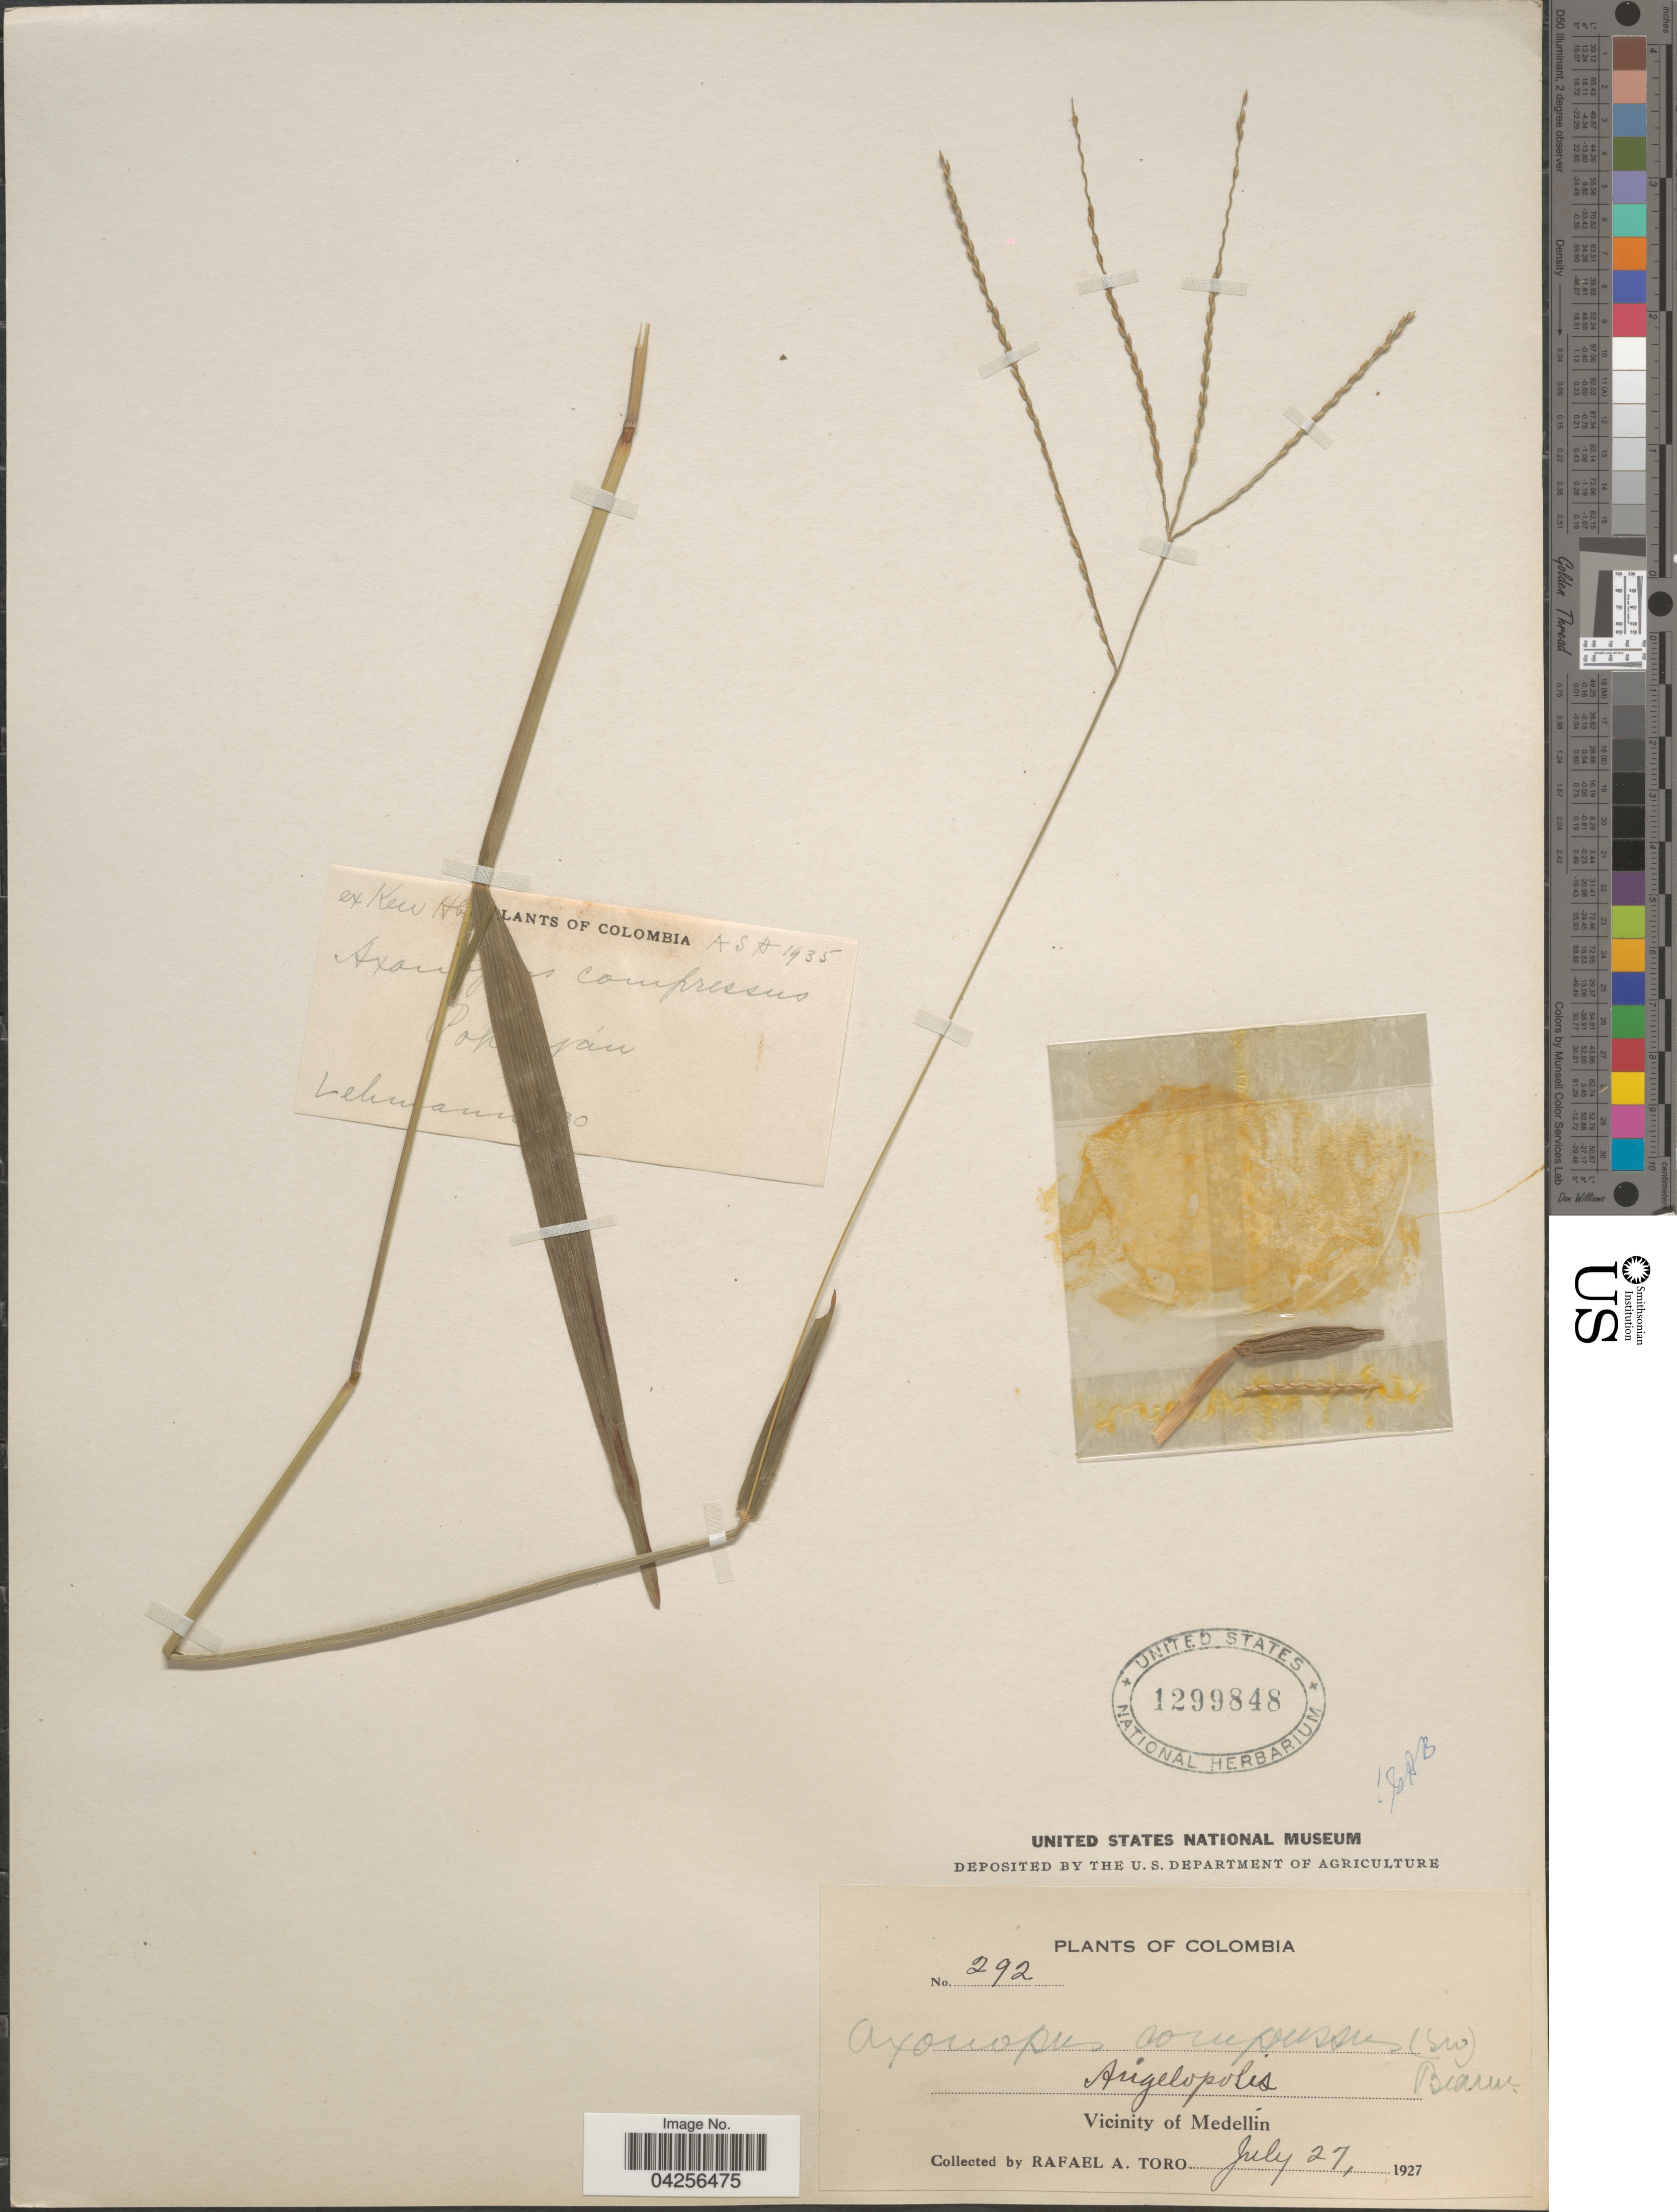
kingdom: Plantae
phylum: Tracheophyta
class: Liliopsida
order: Poales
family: Poaceae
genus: Axonopus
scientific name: Axonopus compressus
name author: (Sw.) P. Beauv.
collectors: -. Lehmann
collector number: !0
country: Colombia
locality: Pop [illegible text]ján.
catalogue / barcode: US 1299848-2